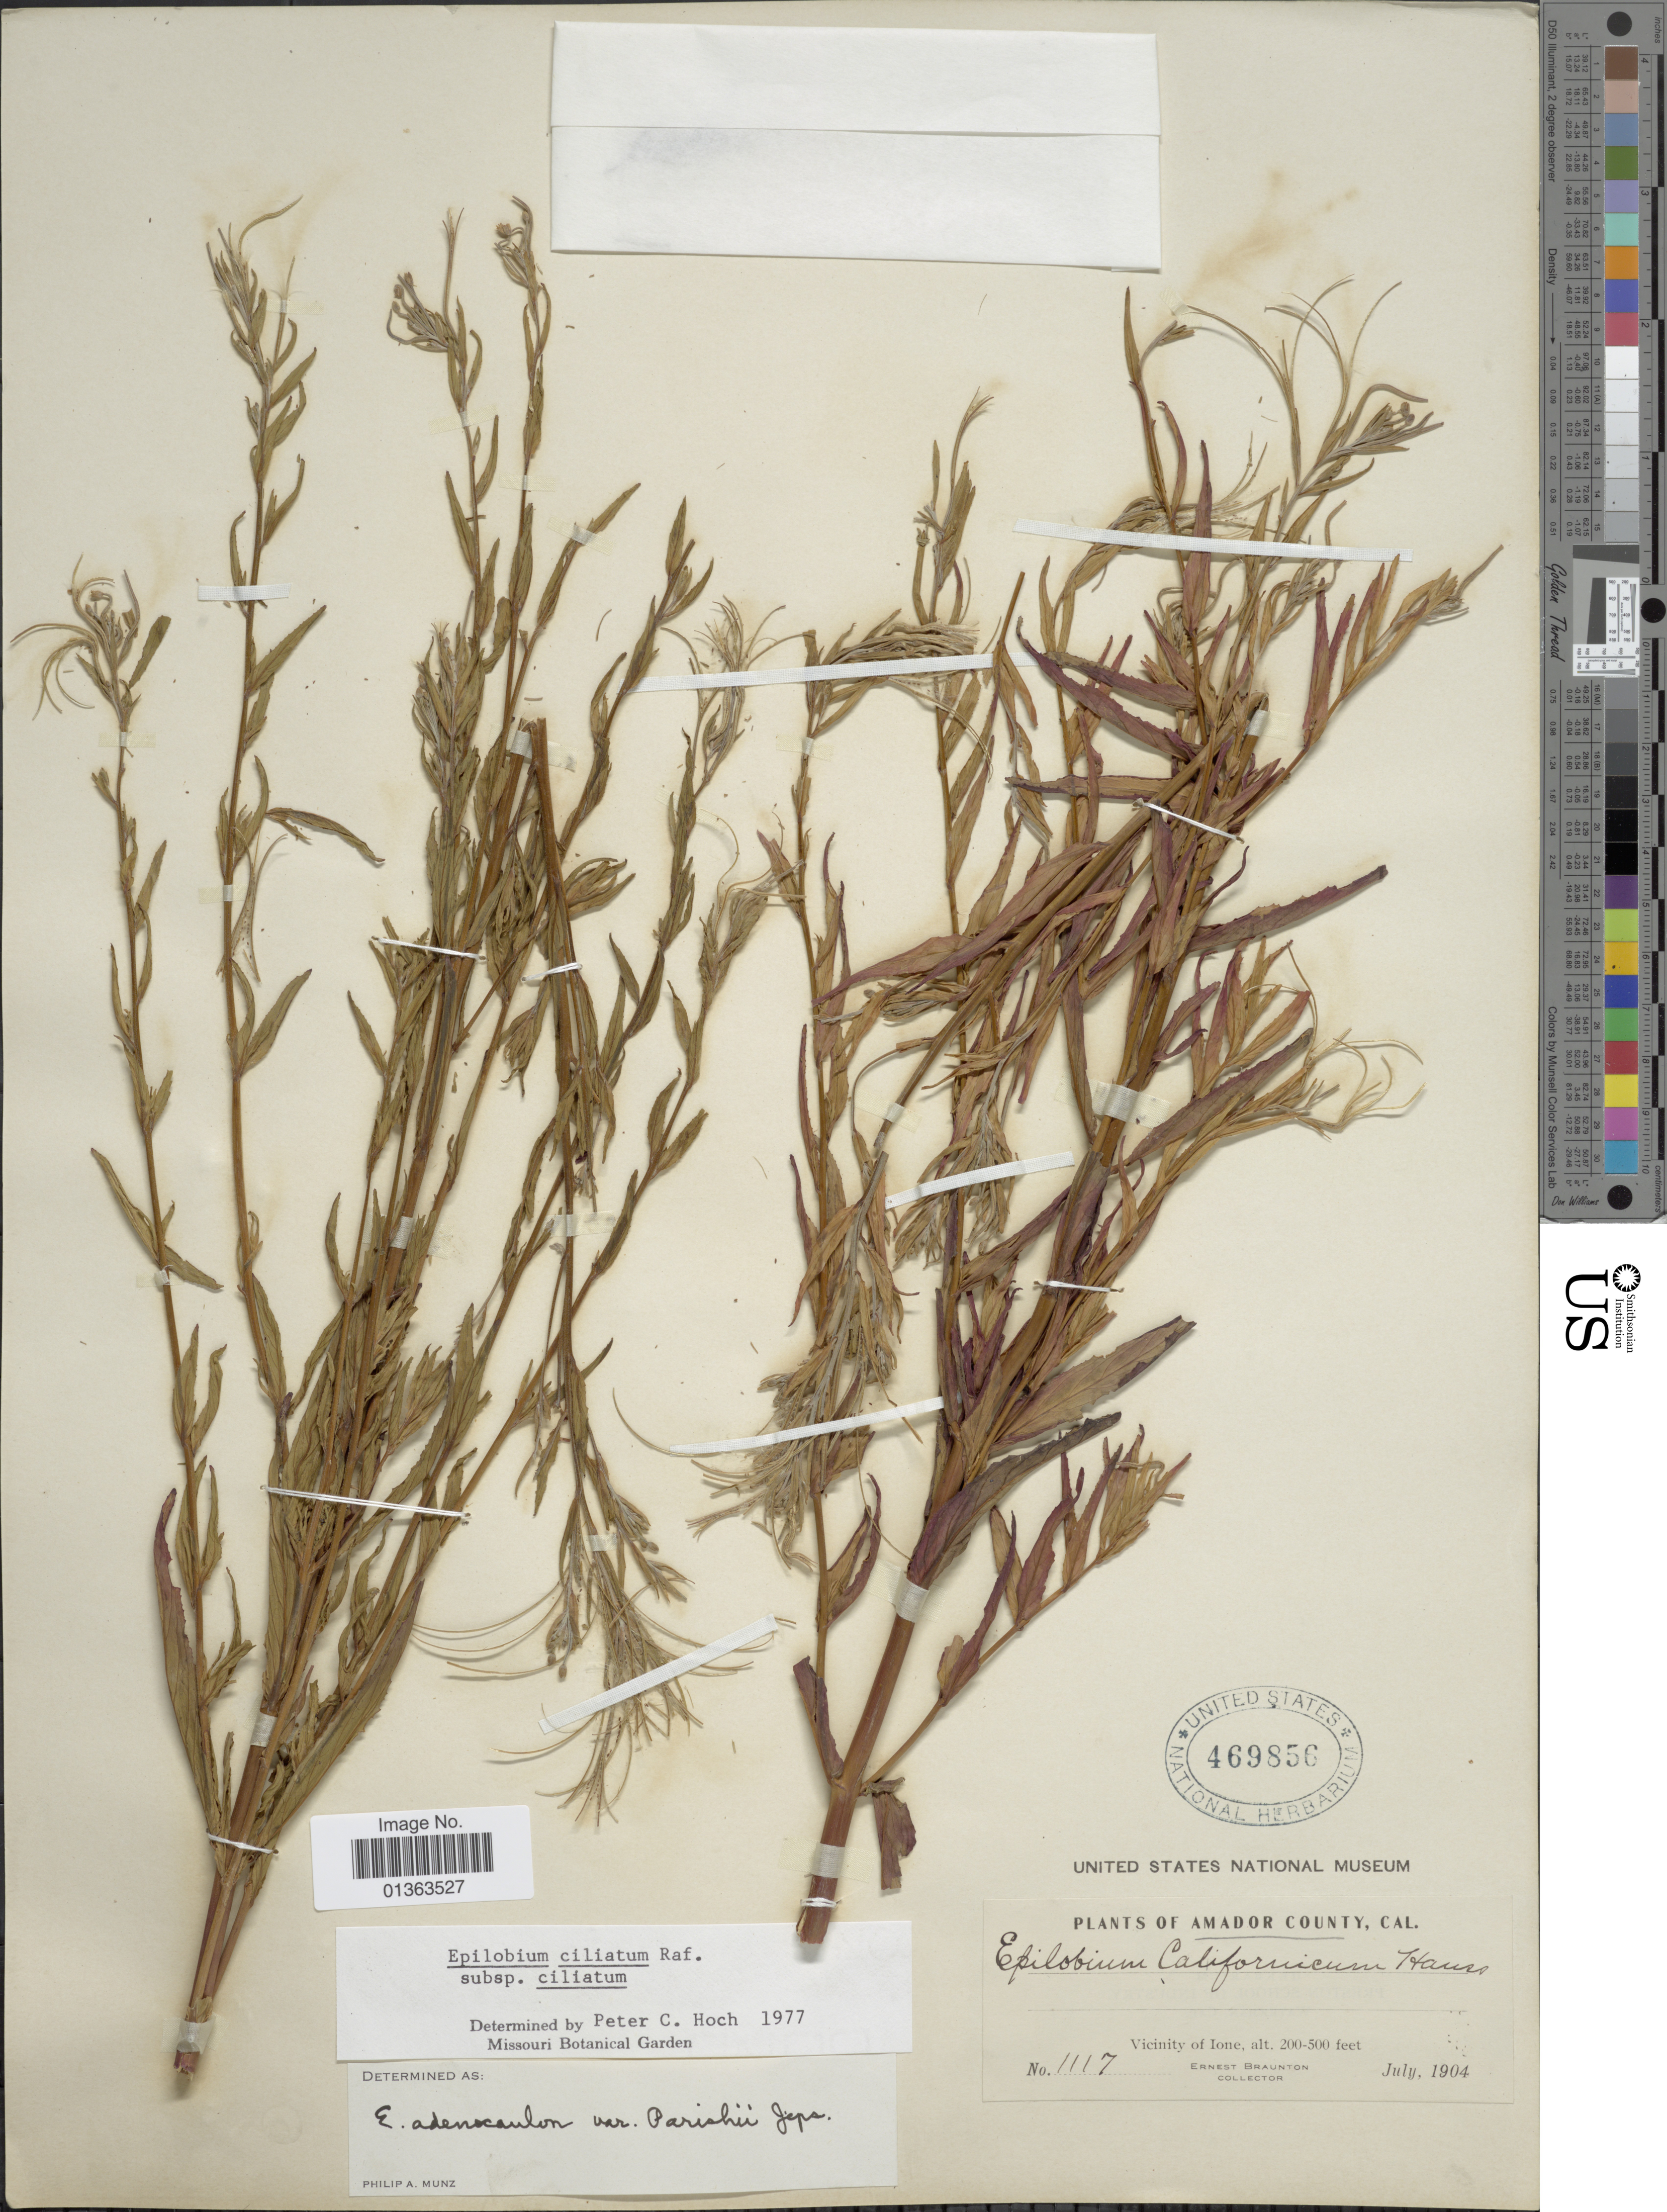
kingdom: Plantae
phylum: Tracheophyta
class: Magnoliopsida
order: Myrtales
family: Onagraceae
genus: Epilobium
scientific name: Epilobium ciliatum subsp. ciliatum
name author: Raf.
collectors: E. Braunton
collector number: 1117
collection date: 1904-07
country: United States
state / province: California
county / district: Amador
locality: Amador County. Vicinity of Ione.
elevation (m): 61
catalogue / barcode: US 469856